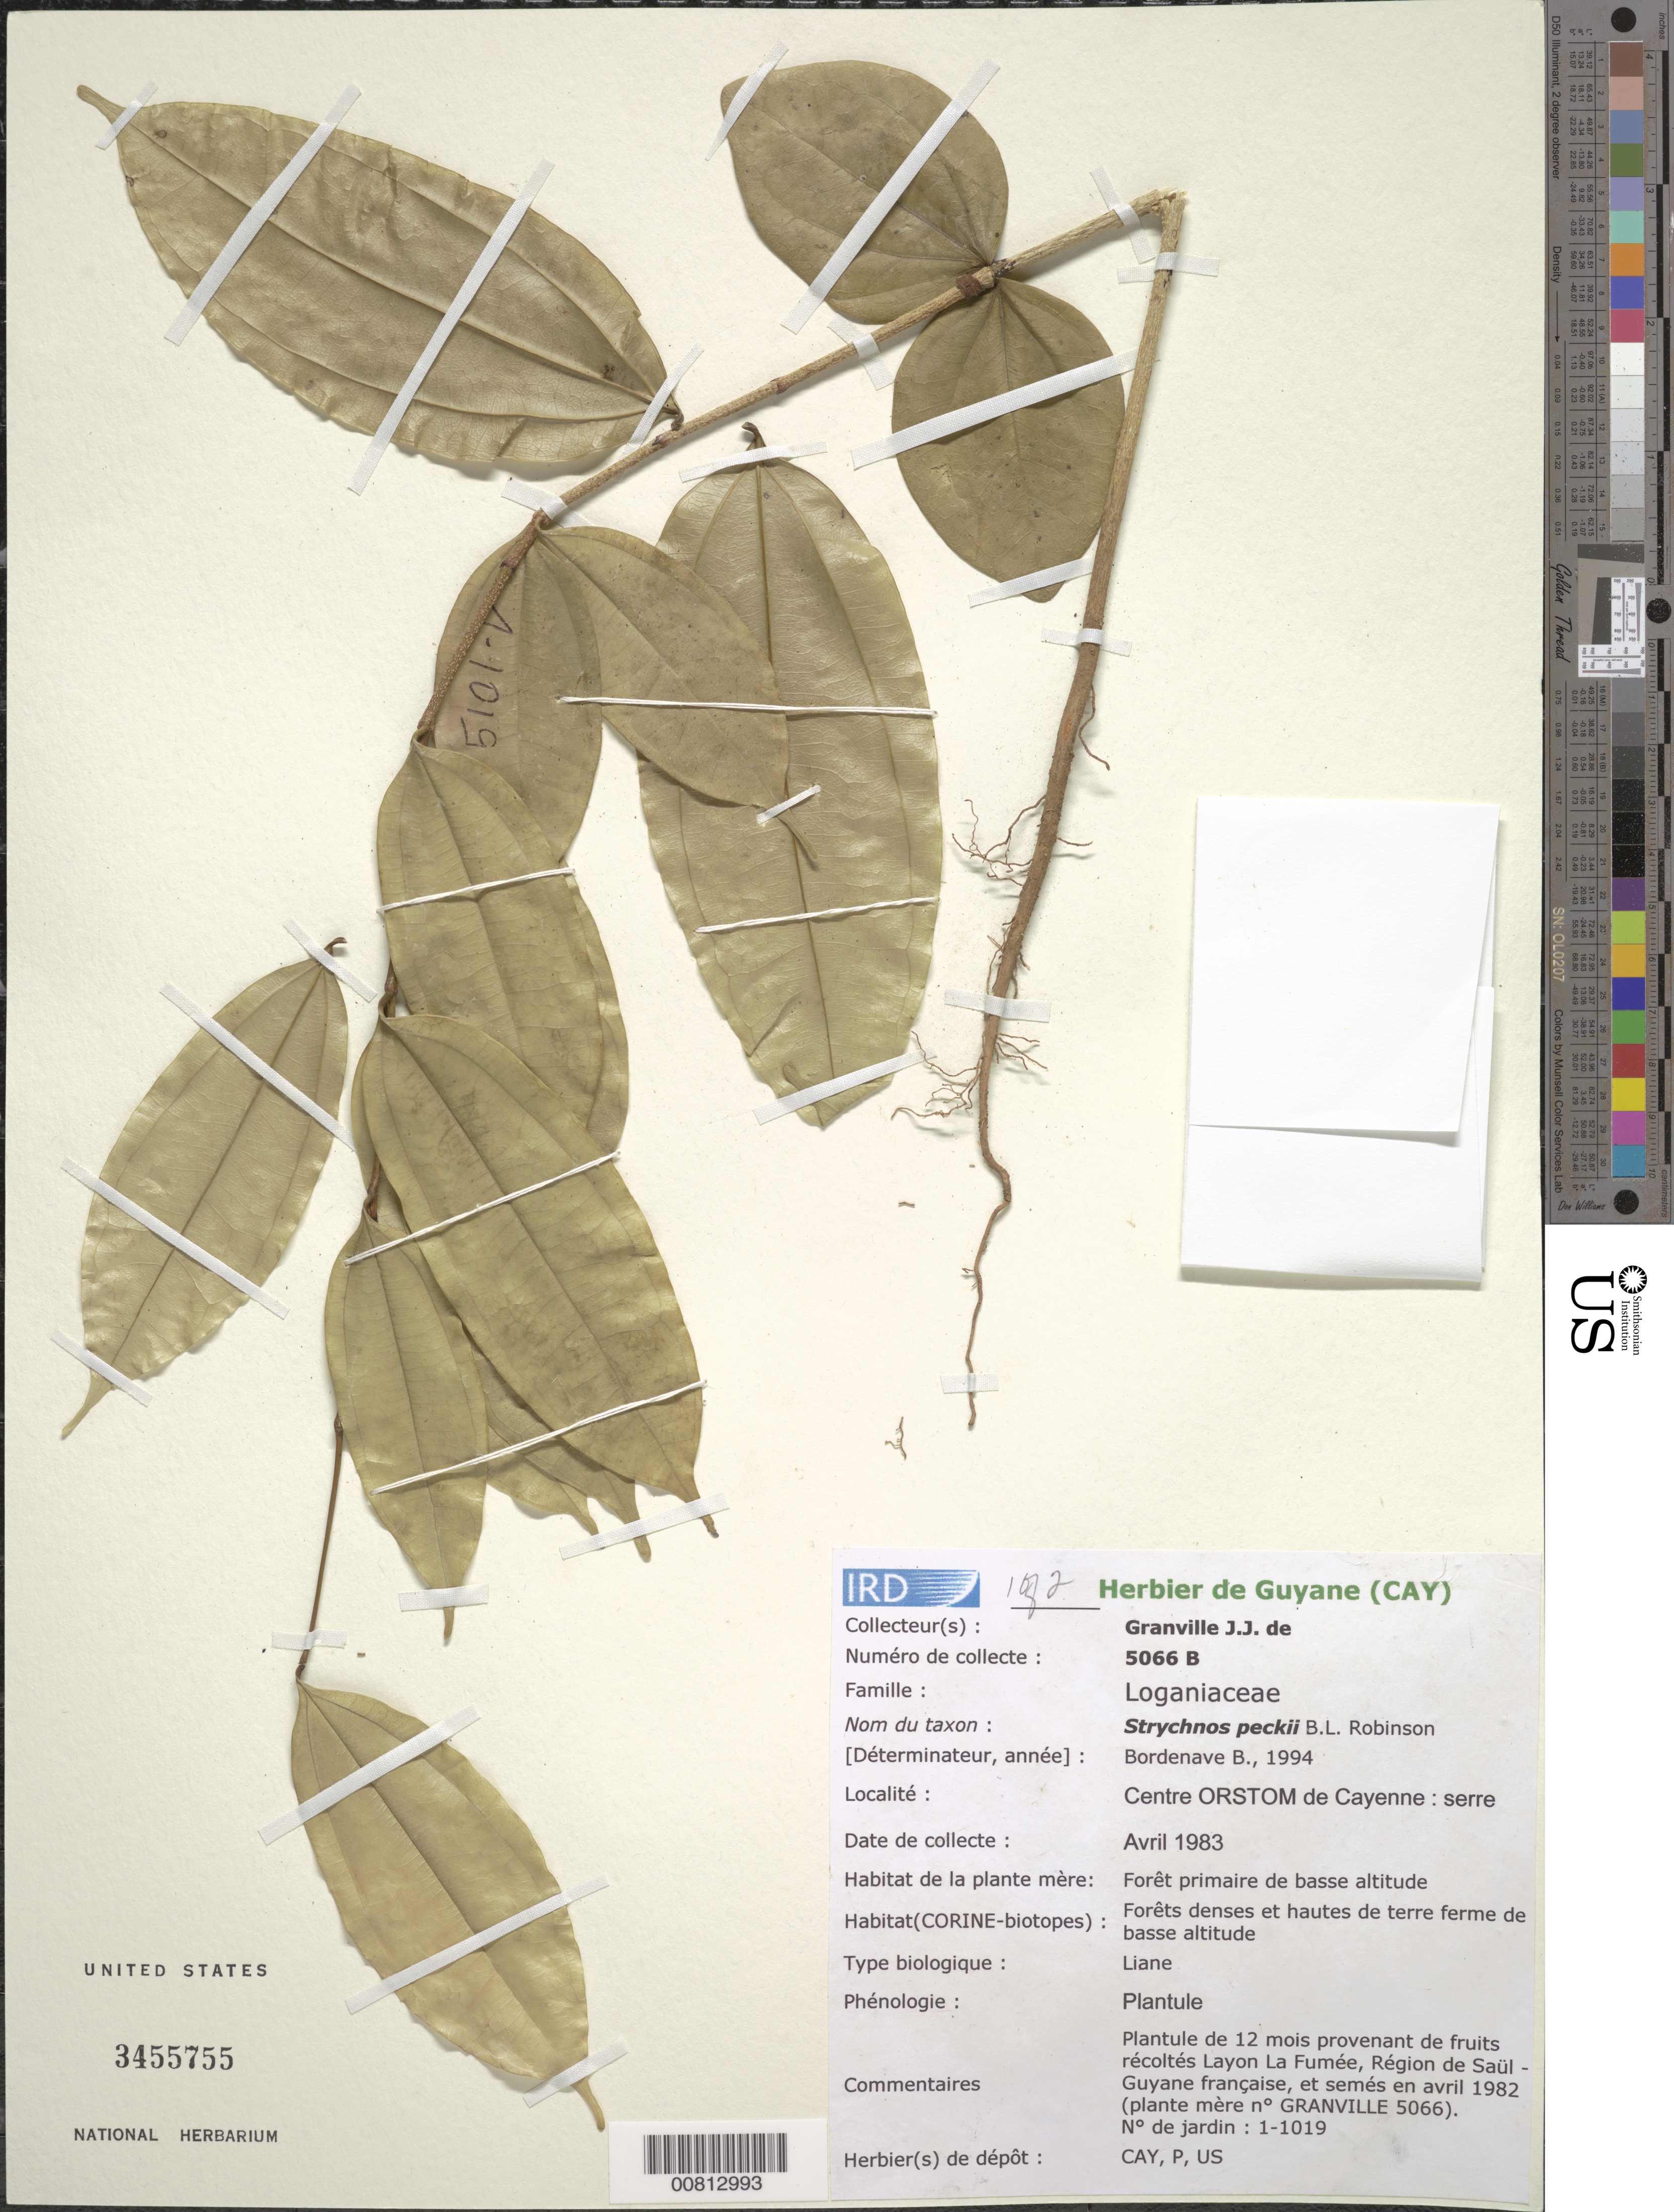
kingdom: Plantae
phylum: Tracheophyta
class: Magnoliopsida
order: Gentianales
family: Loganiaceae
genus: Strychnos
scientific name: Strychnos peckii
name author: B.L. Rob.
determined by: Bordenave, B.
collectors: J.-J. de Granville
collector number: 5066 B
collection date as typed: Apr-82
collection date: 1982-04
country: French Guiana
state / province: Cayenne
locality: Saül, Monts La Fumée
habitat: Forêt primaire de basse altitude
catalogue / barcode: US 3455755